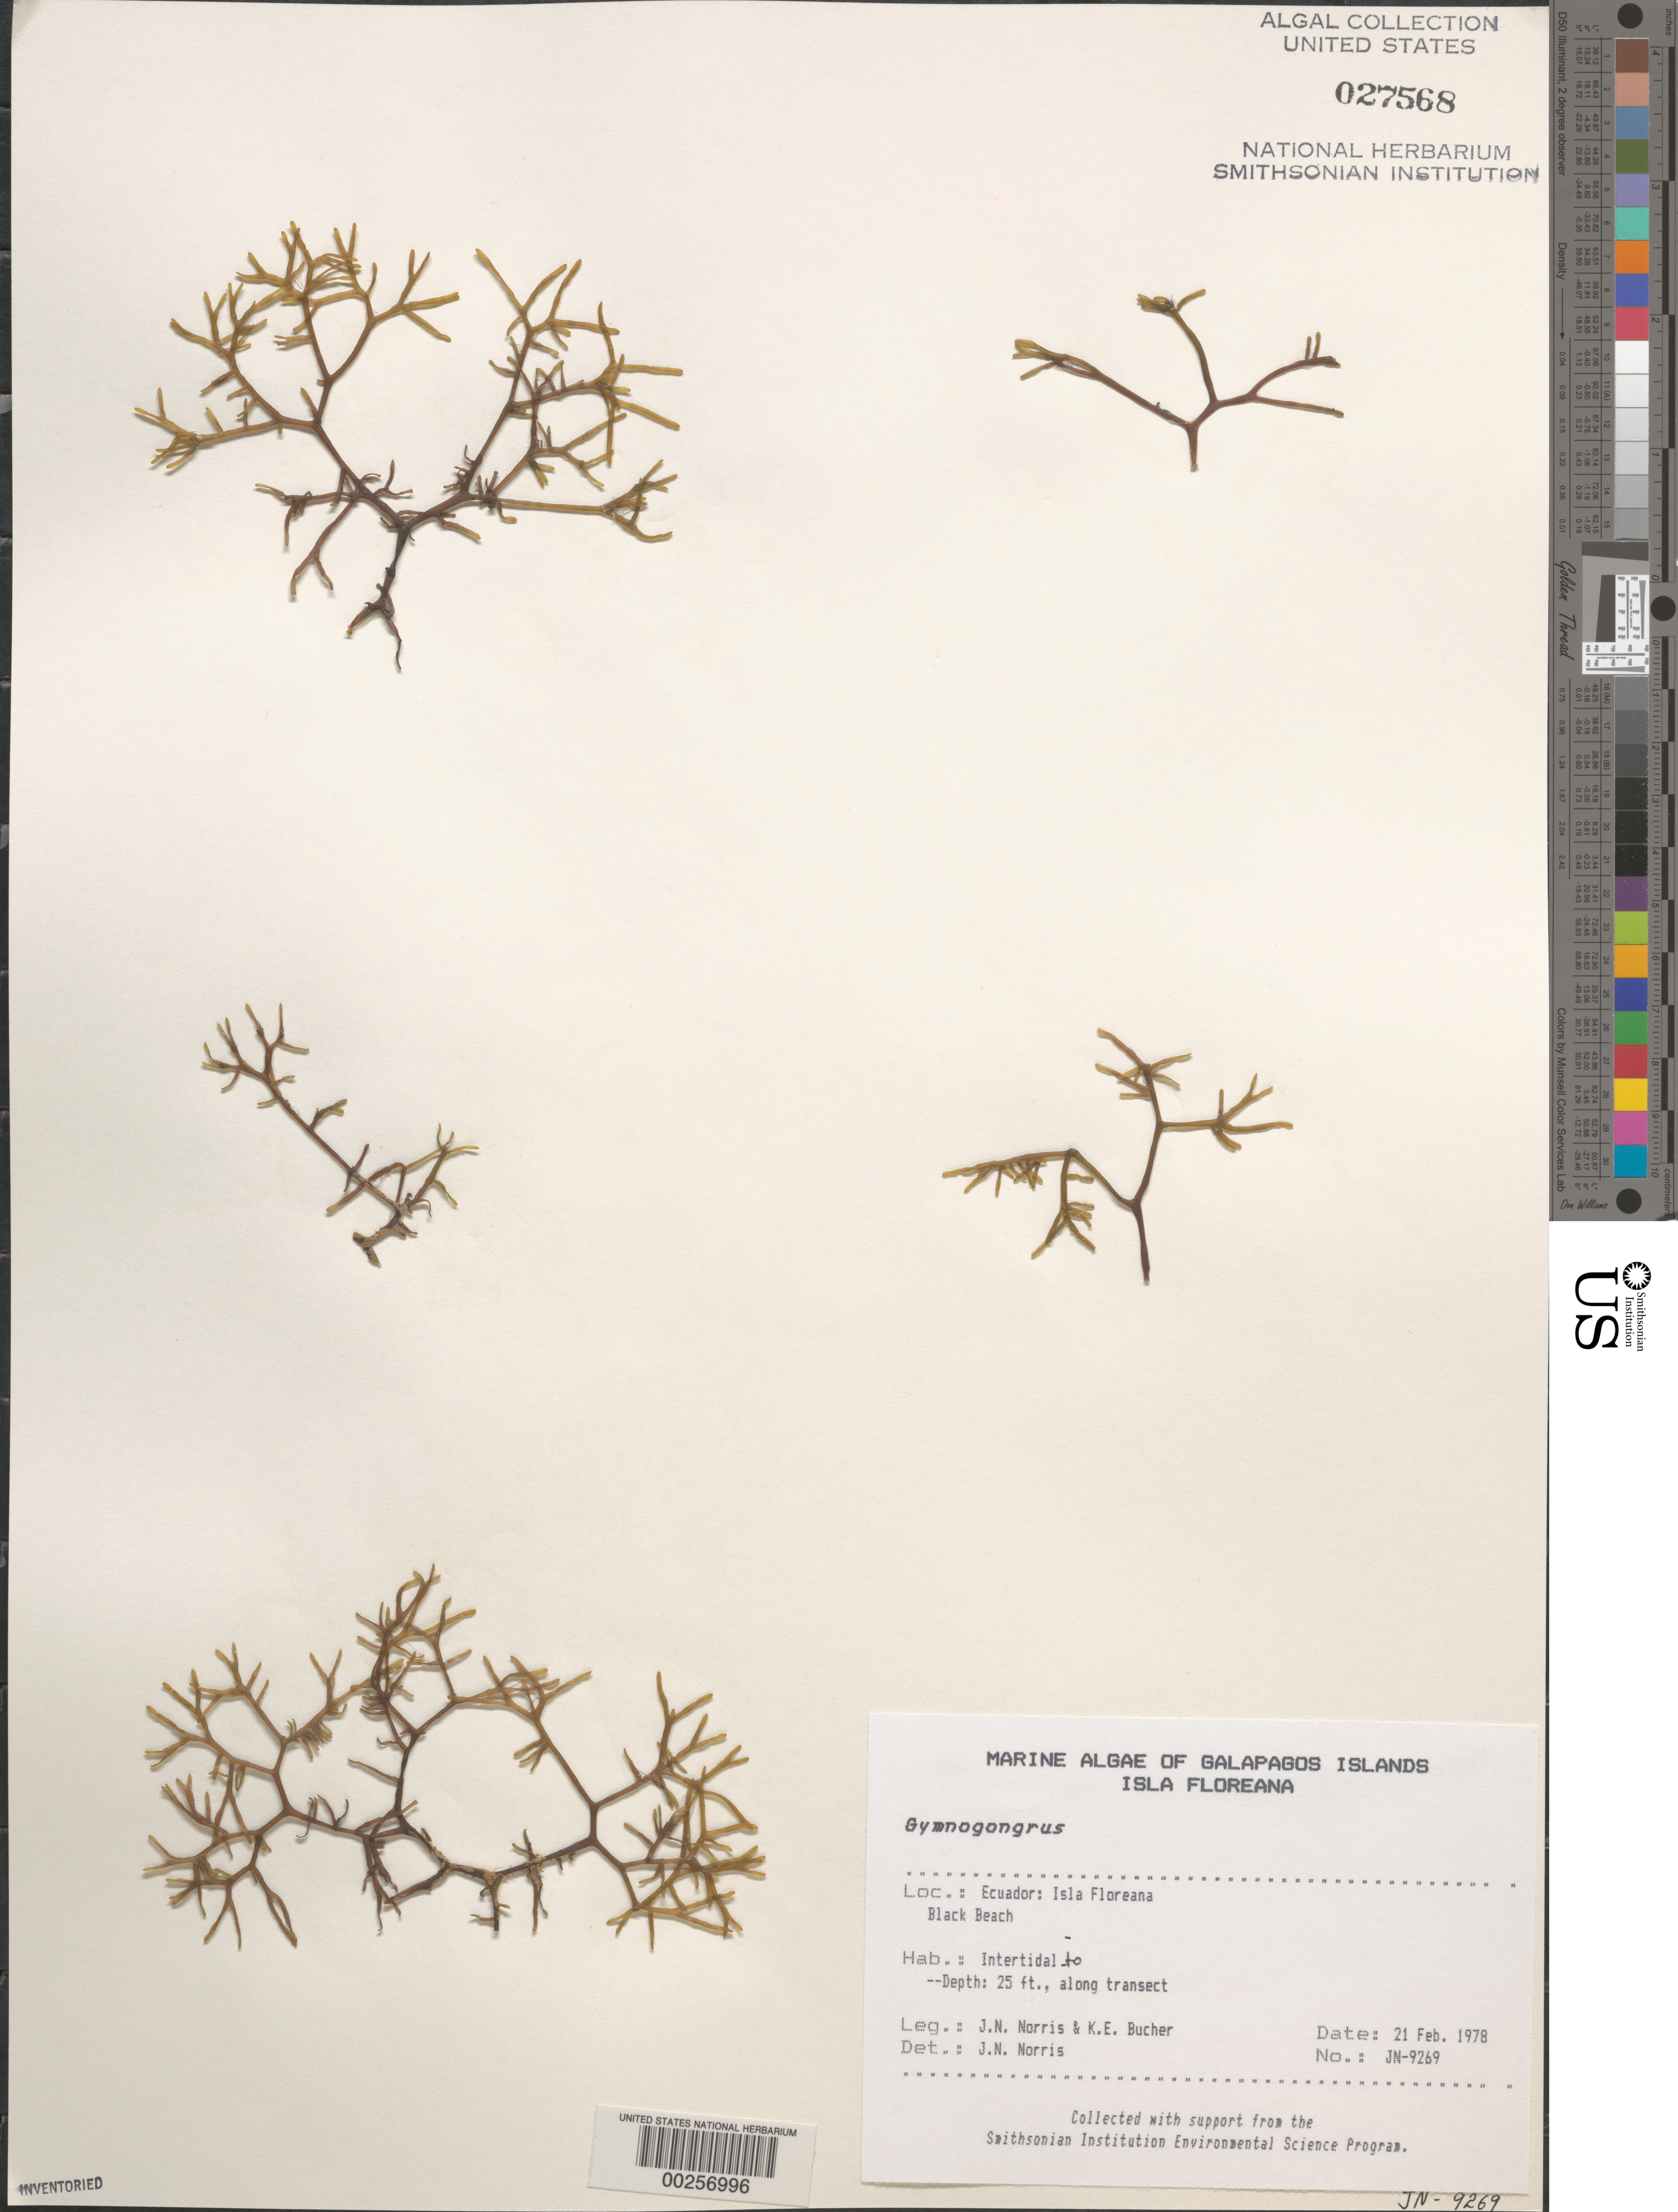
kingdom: Plantae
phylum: Rhodophyta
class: Florideophyceae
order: Gigartinales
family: Phyllophoraceae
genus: Gymnogongrus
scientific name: Gymnogongrus sp.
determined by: Norris, James N.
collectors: J. N. Norris & K. E. Bucher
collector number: JN-9269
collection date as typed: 21 Feb 1978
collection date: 1978-02-21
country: Ecuador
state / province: Colón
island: Floreana [Charles, Santa Maria]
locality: Black Beach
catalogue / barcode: US 27568